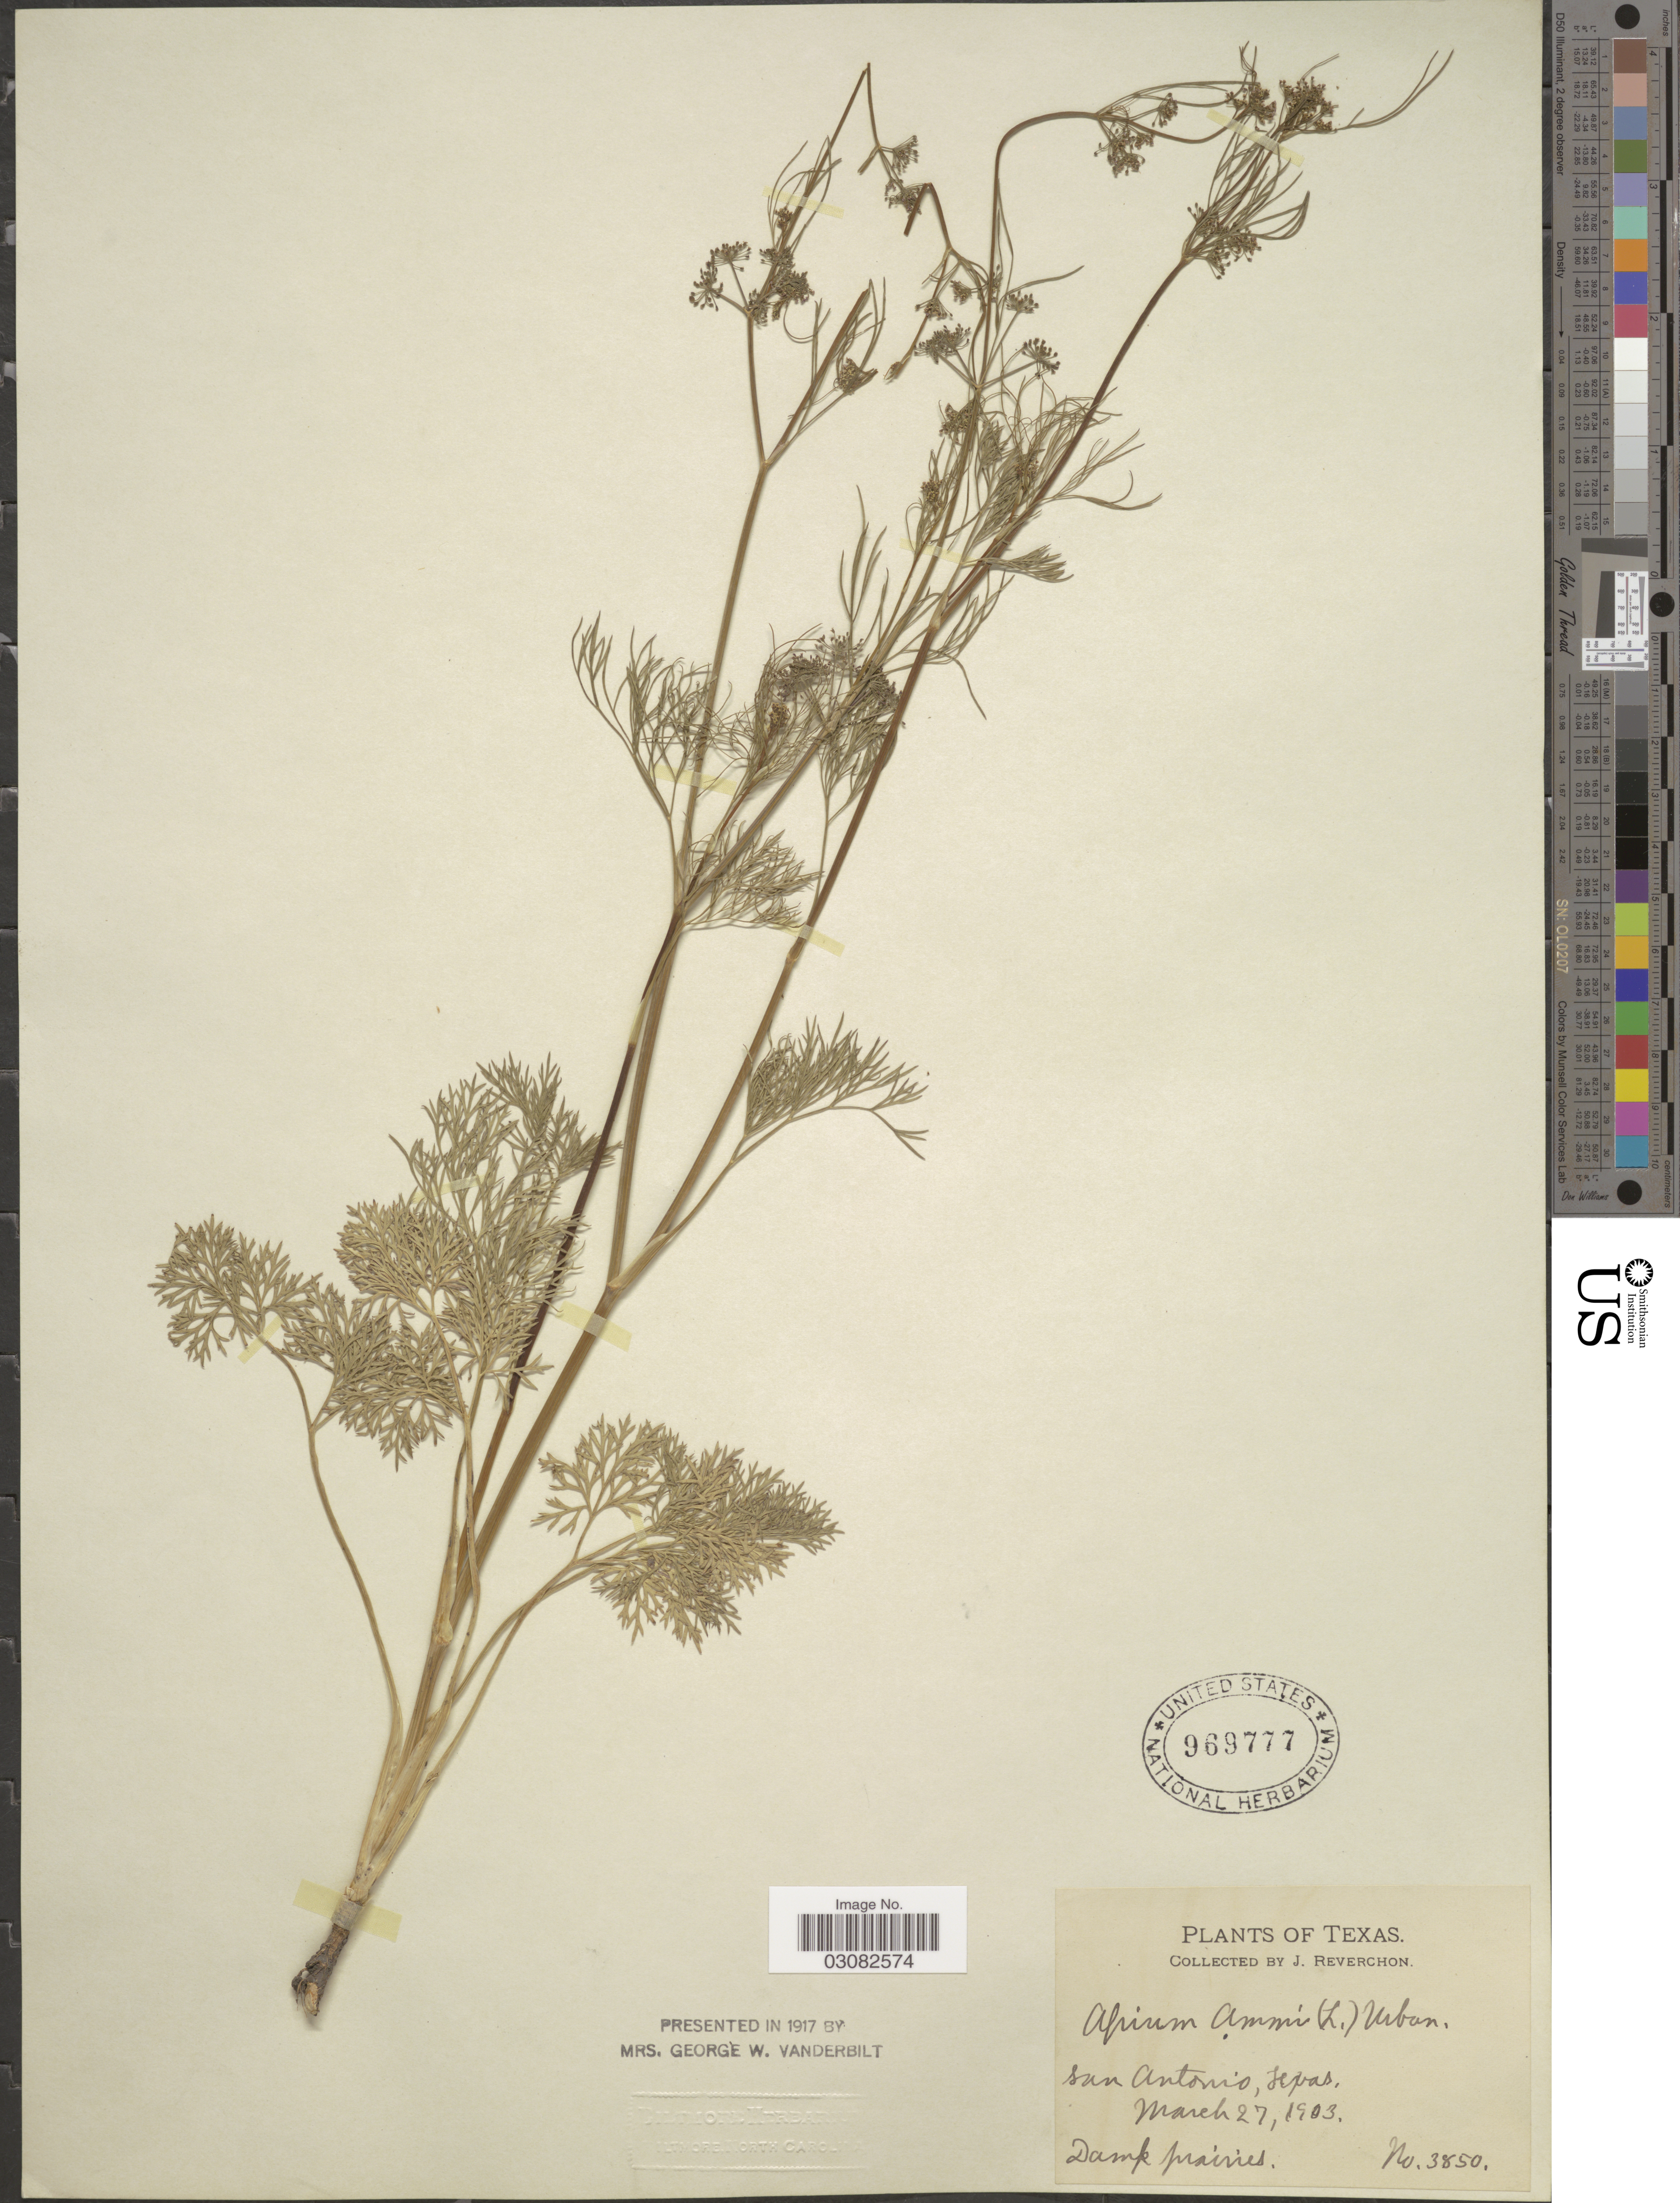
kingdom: Plantae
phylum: Tracheophyta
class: Magnoliopsida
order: Apiales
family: Apiaceae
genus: Apium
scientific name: Apium ammi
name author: (Jacq.) Urb.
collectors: J. Reverchon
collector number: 3850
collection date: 1903-03-27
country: United States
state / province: Texas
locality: San Antonio.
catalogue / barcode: US 969777